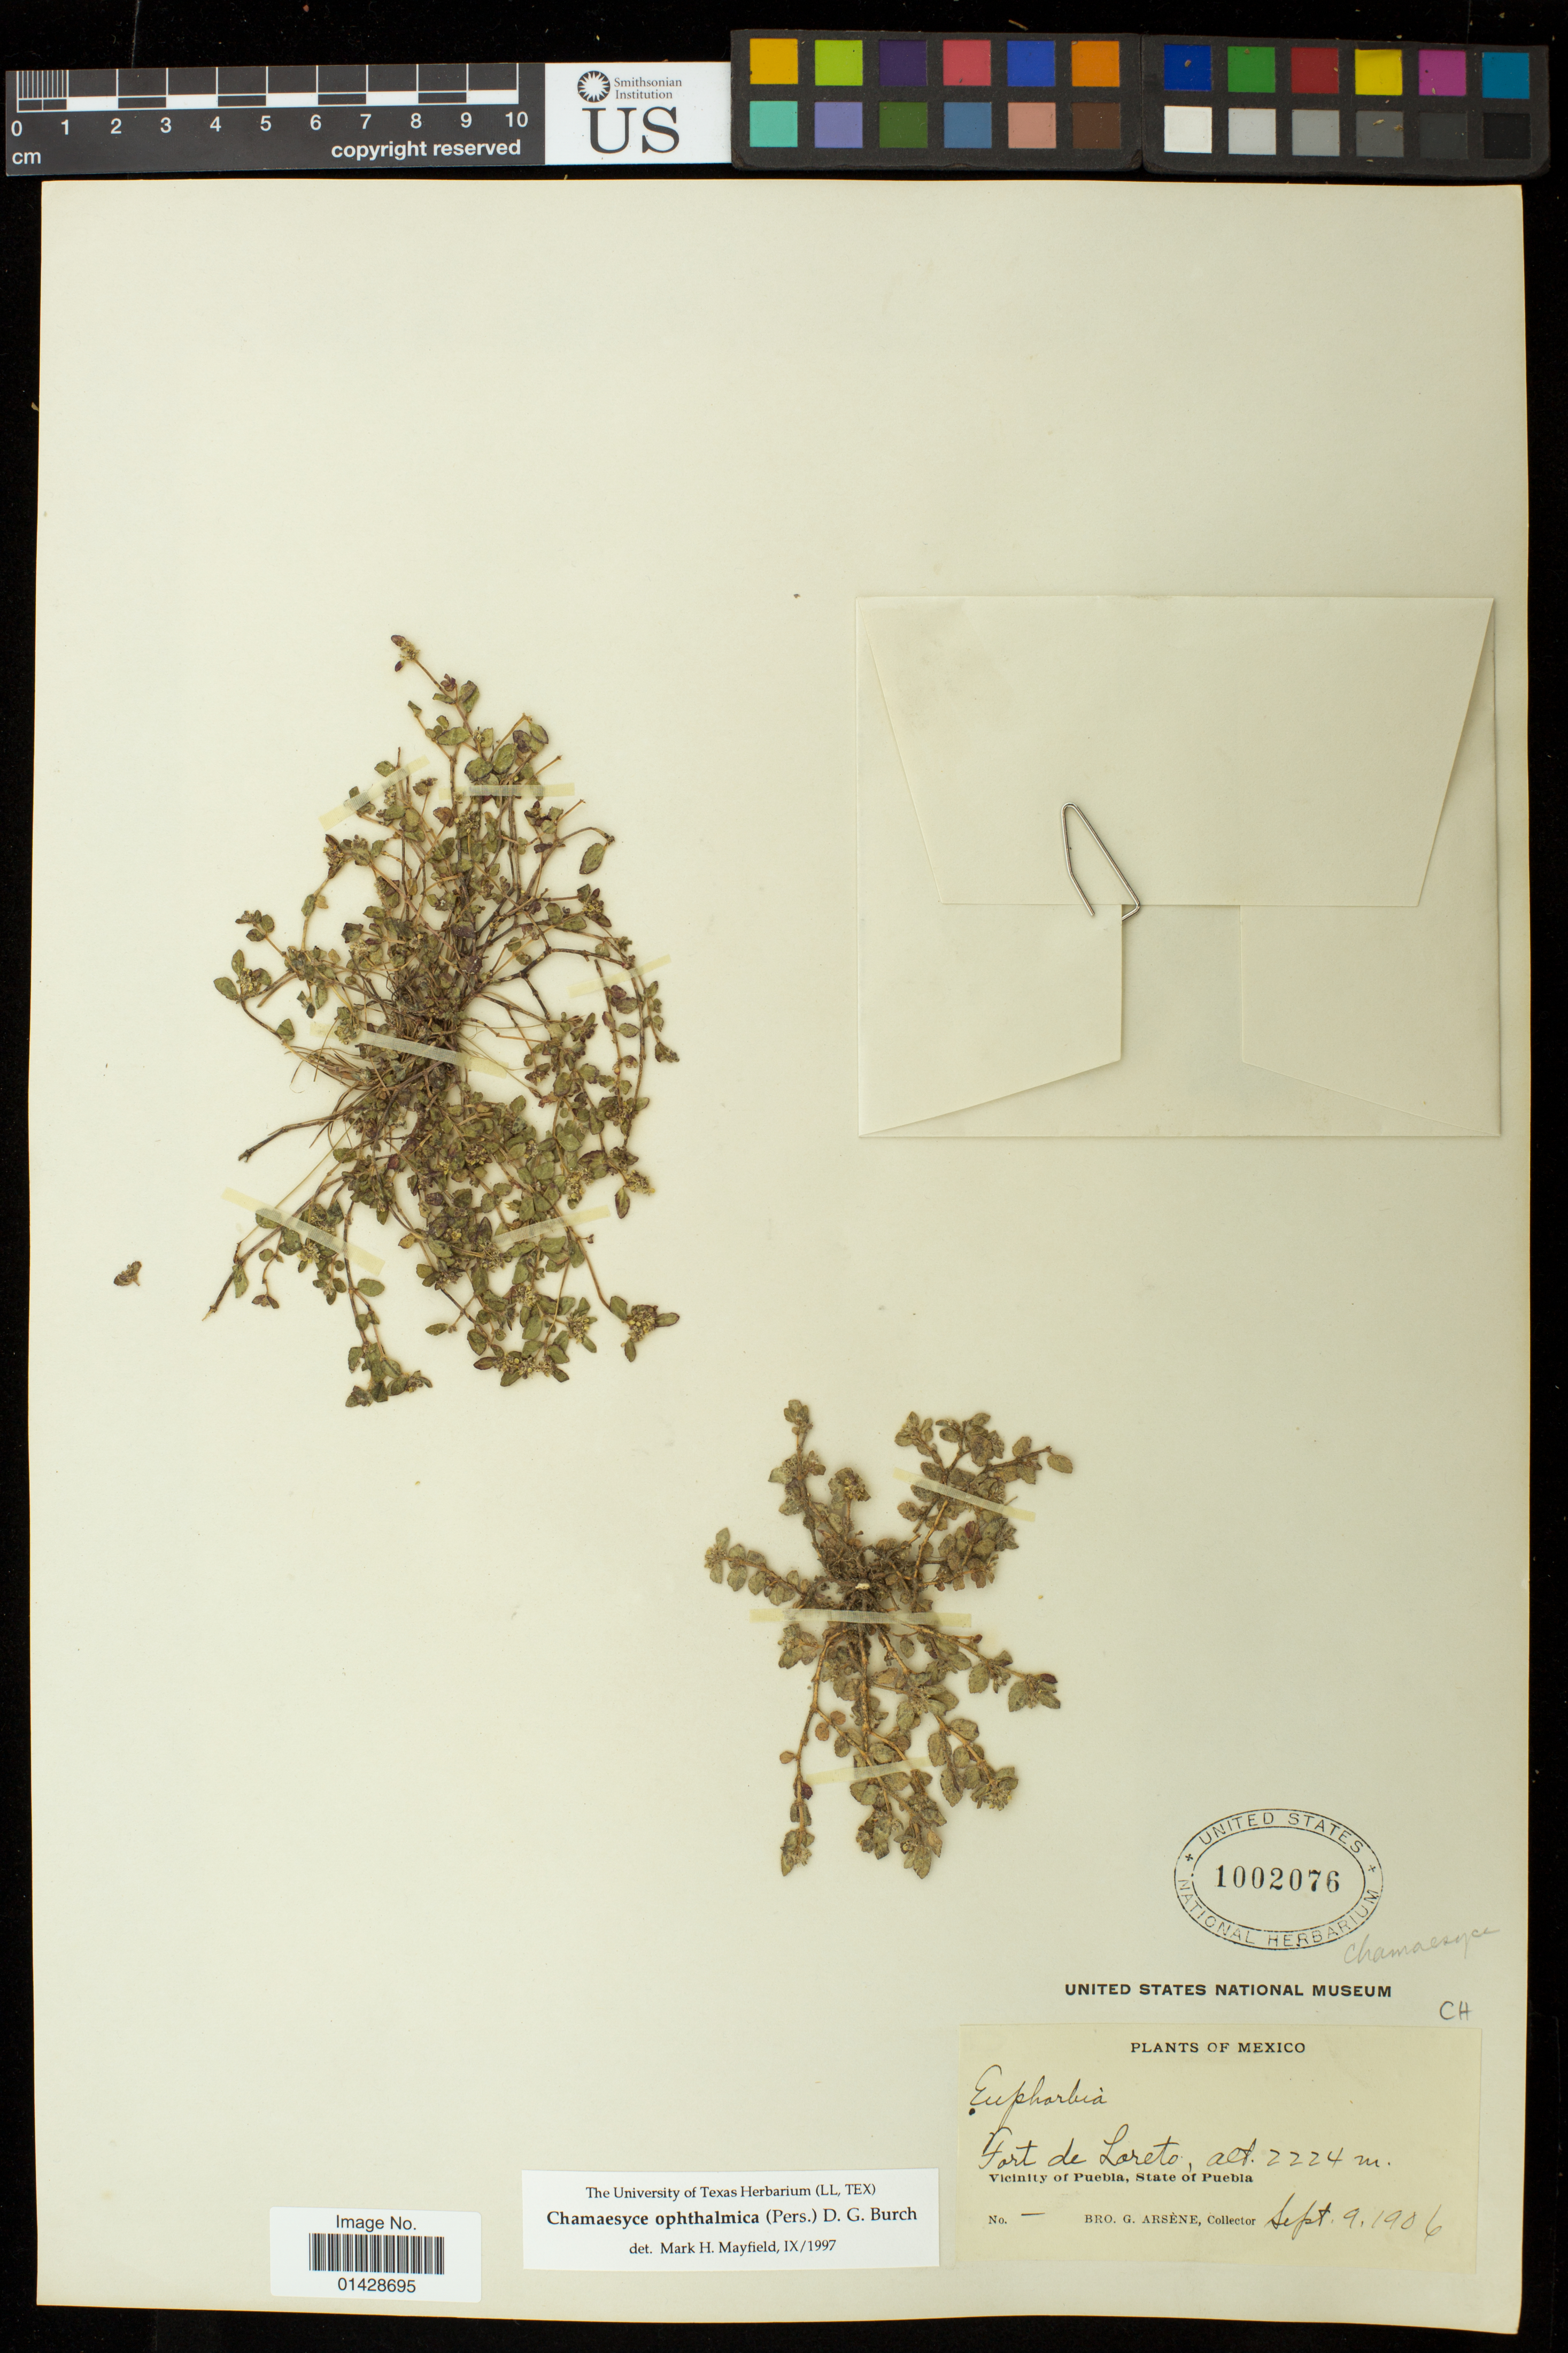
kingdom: Plantae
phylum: Tracheophyta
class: Magnoliopsida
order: Malpighiales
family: Euphorbiaceae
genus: Euphorbia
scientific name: Euphorbia ophthalmica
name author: Pers.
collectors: Bro. G. Arsène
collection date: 1906-09-09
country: Mexico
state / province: Puebla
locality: Fort de Lareto; Vicinity of Puebla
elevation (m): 2224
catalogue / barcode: US 1002076